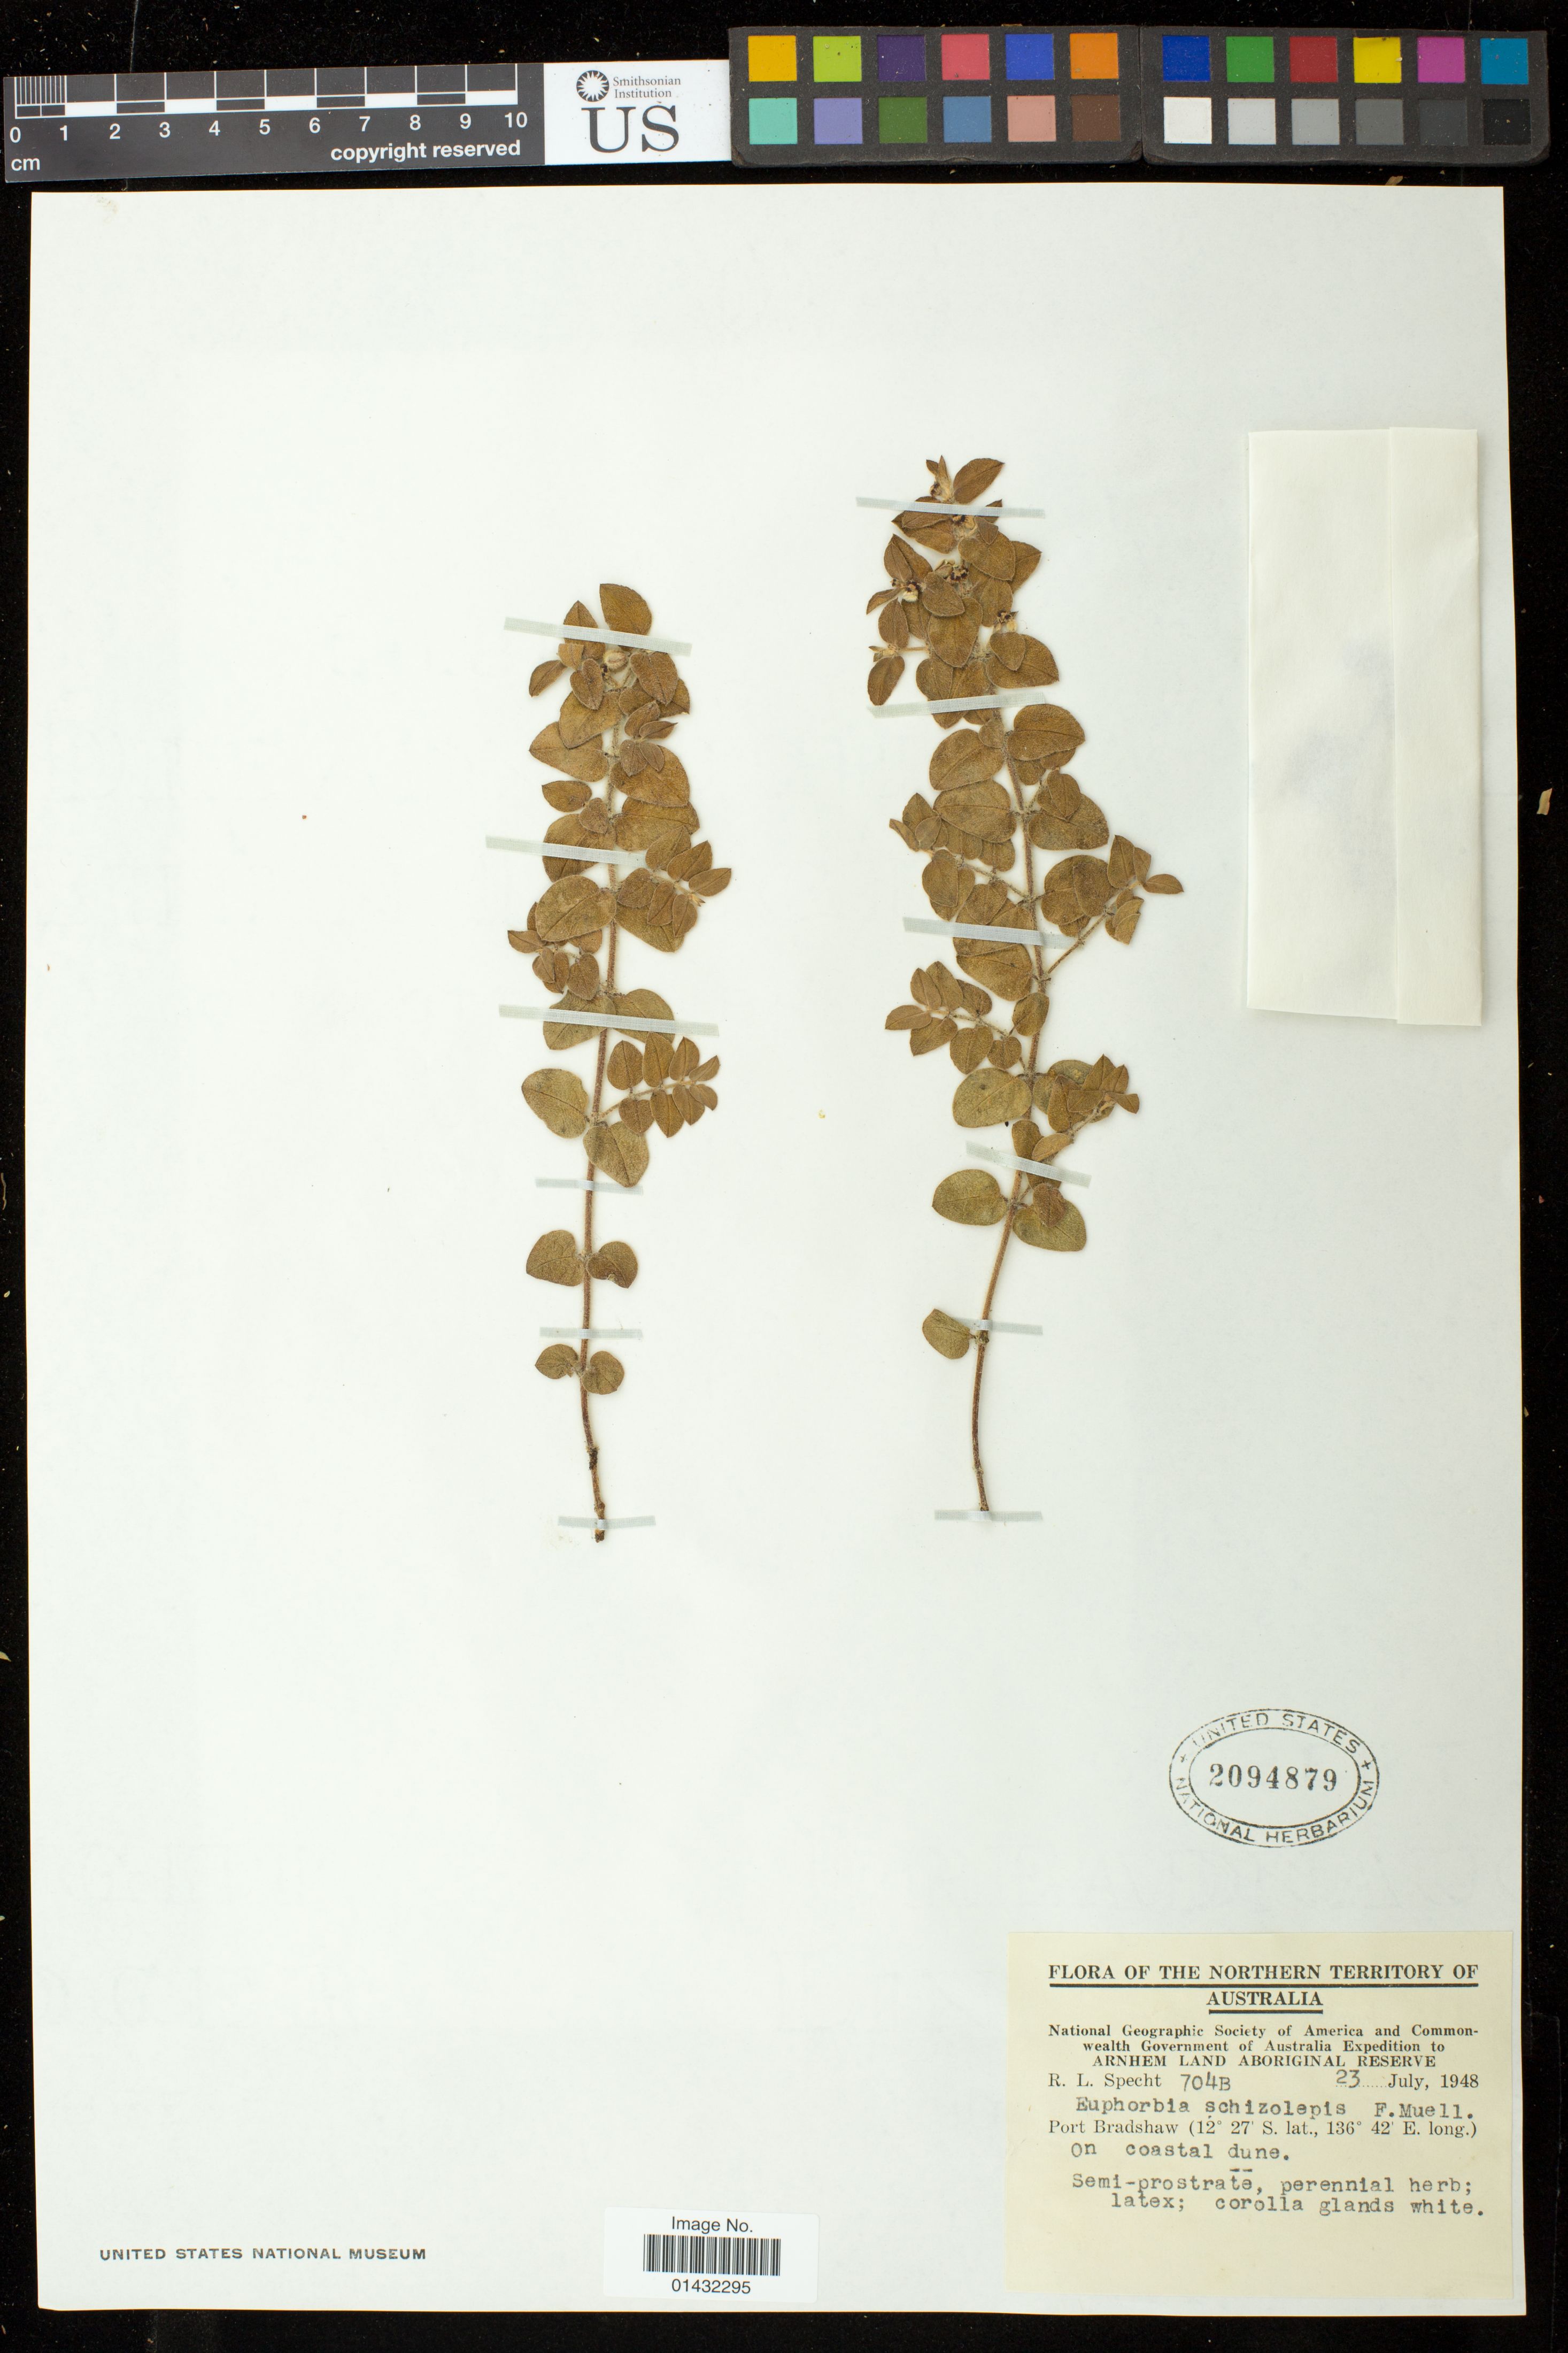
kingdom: Plantae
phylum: Tracheophyta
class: Magnoliopsida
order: Malpighiales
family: Euphorbiaceae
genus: Euphorbia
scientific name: Euphorbia schizolepis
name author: Boiss.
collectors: R. L. Specht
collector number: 704B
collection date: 1948-07-23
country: Australia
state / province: Northern Territory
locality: Port Bradshaw; on coastal dune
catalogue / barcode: US 2094879